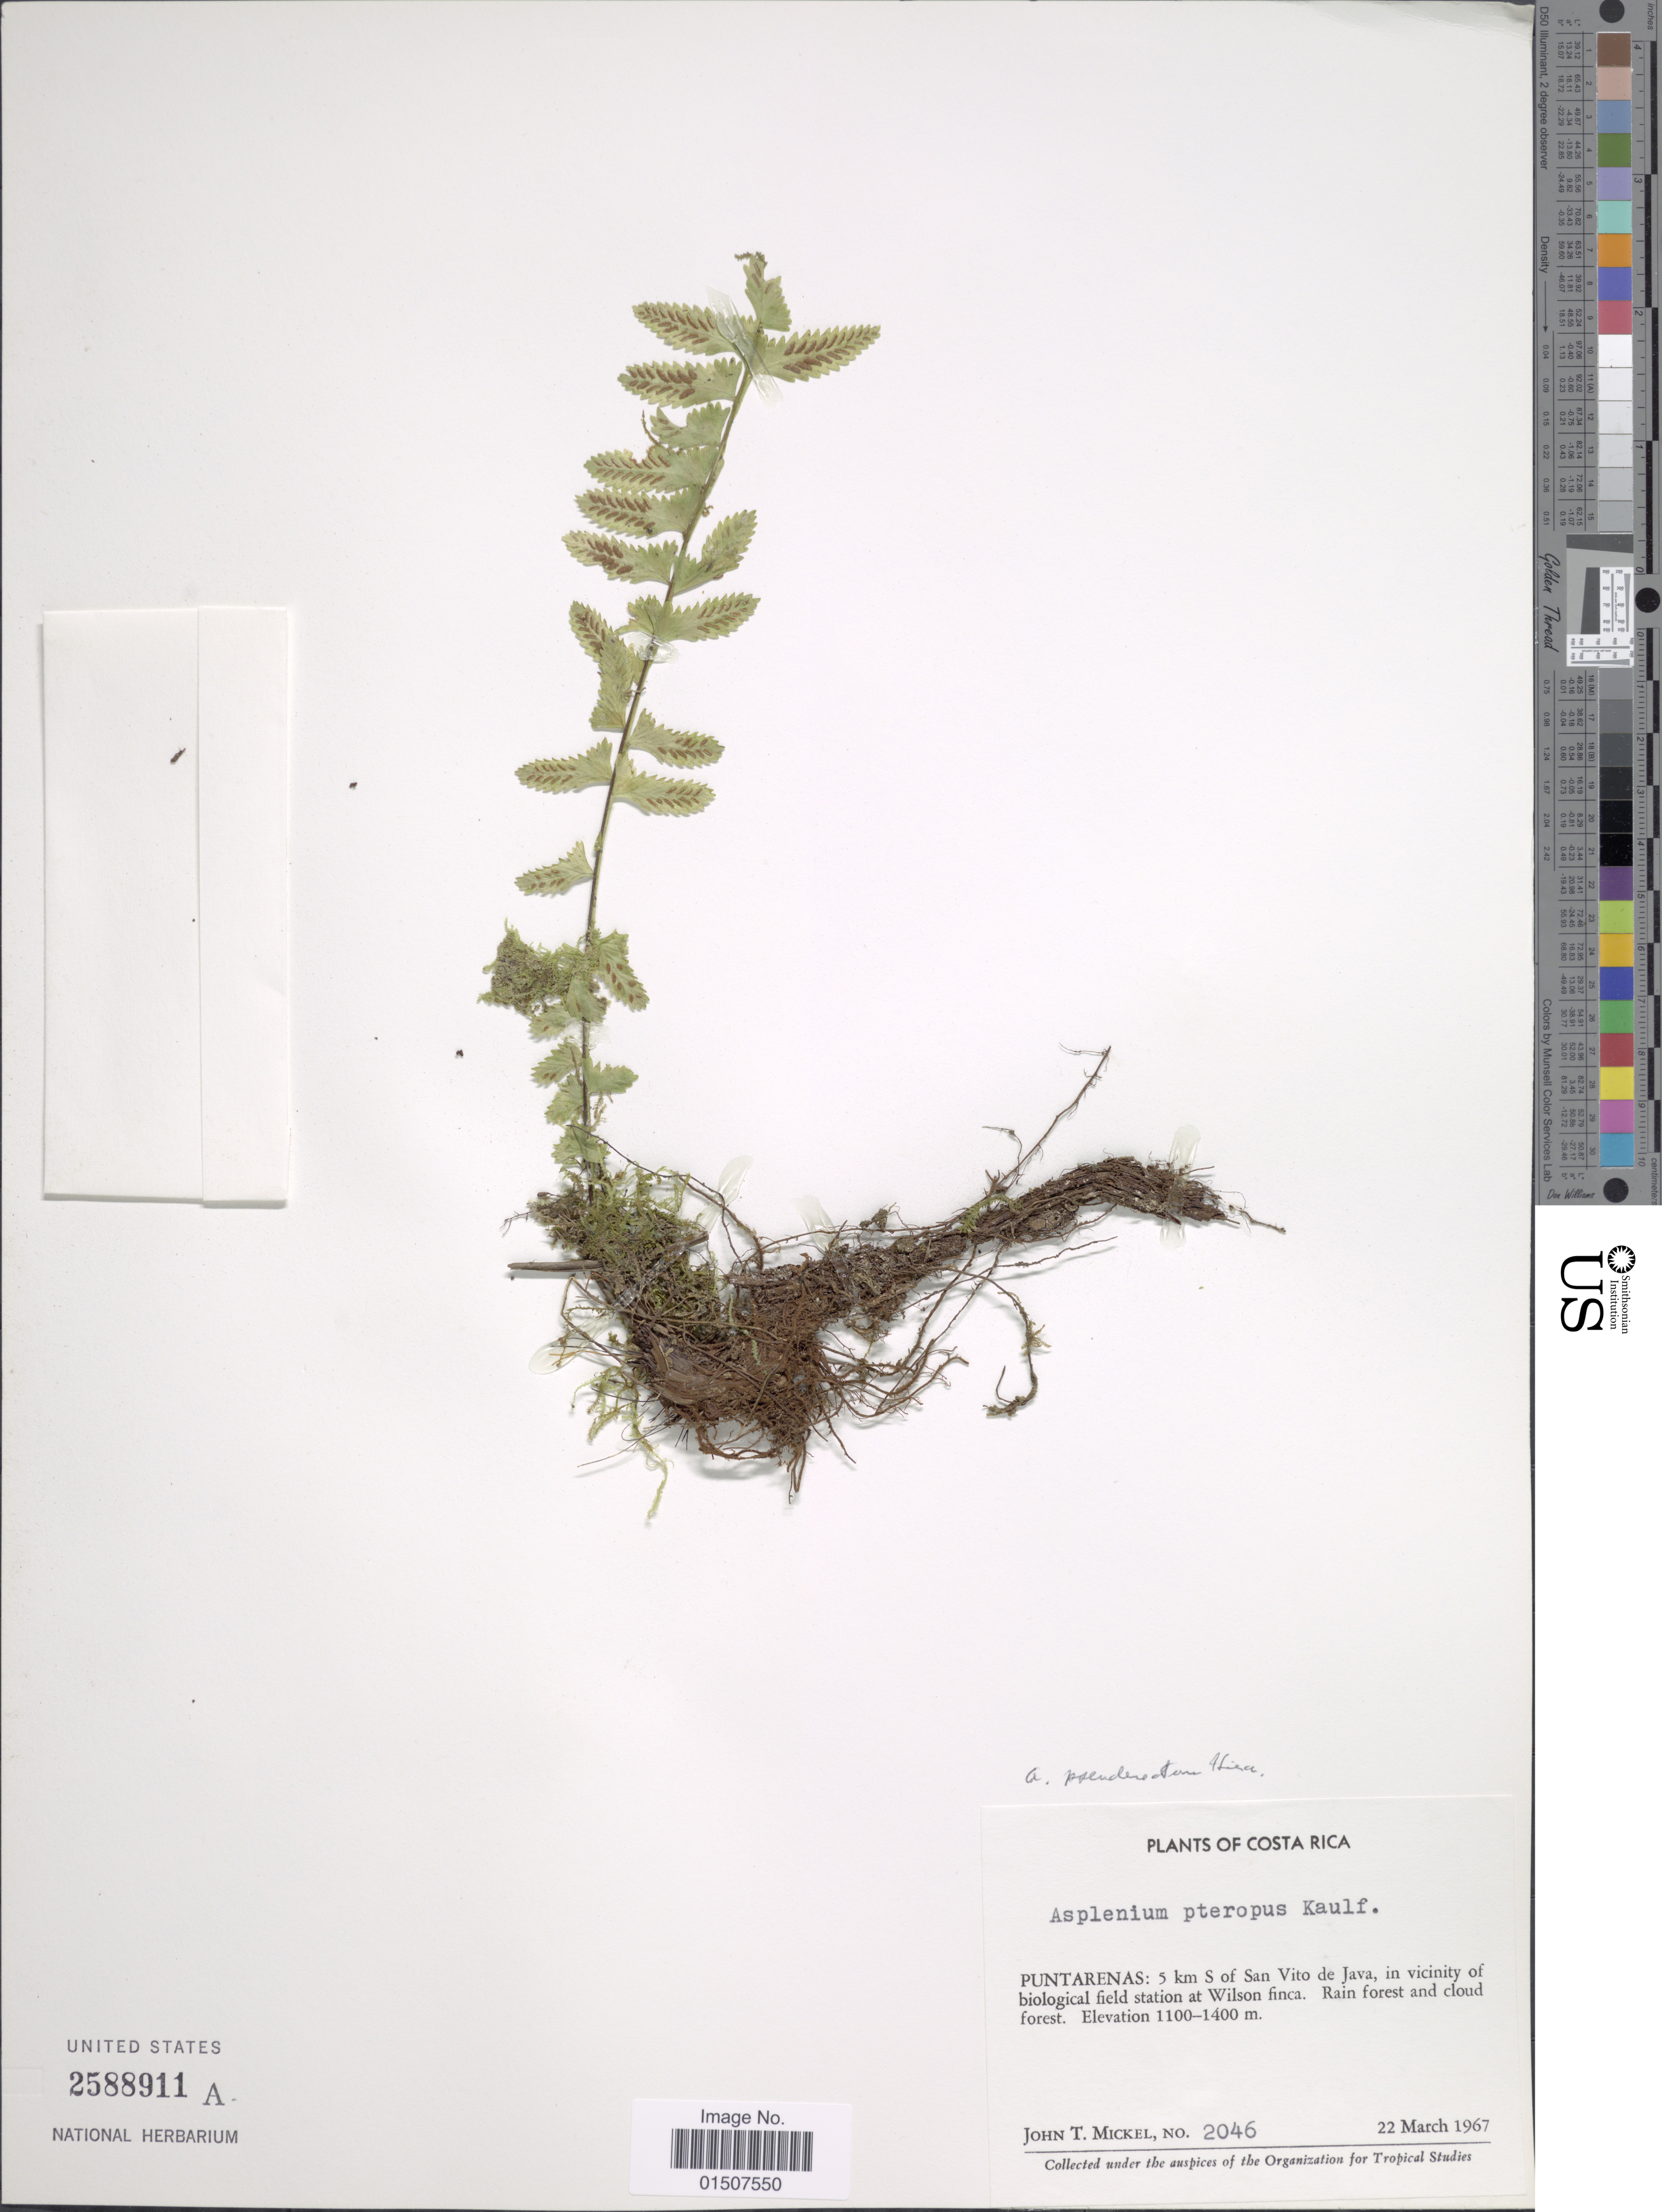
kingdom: Plantae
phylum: Tracheophyta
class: Polypodiopsida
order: Polypodiales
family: Aspleniaceae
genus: Asplenium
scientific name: Asplenium pteropus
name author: Kaulf.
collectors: J. T. Mickel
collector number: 2046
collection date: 1967-03-22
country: Costa Rica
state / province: Puntarenas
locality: Puntarenas: 5 km S of San Vito de Java, in viciniy of biological field station al Wilson finca. Rain forest and cloud forest.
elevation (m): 1100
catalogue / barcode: US 2588911A